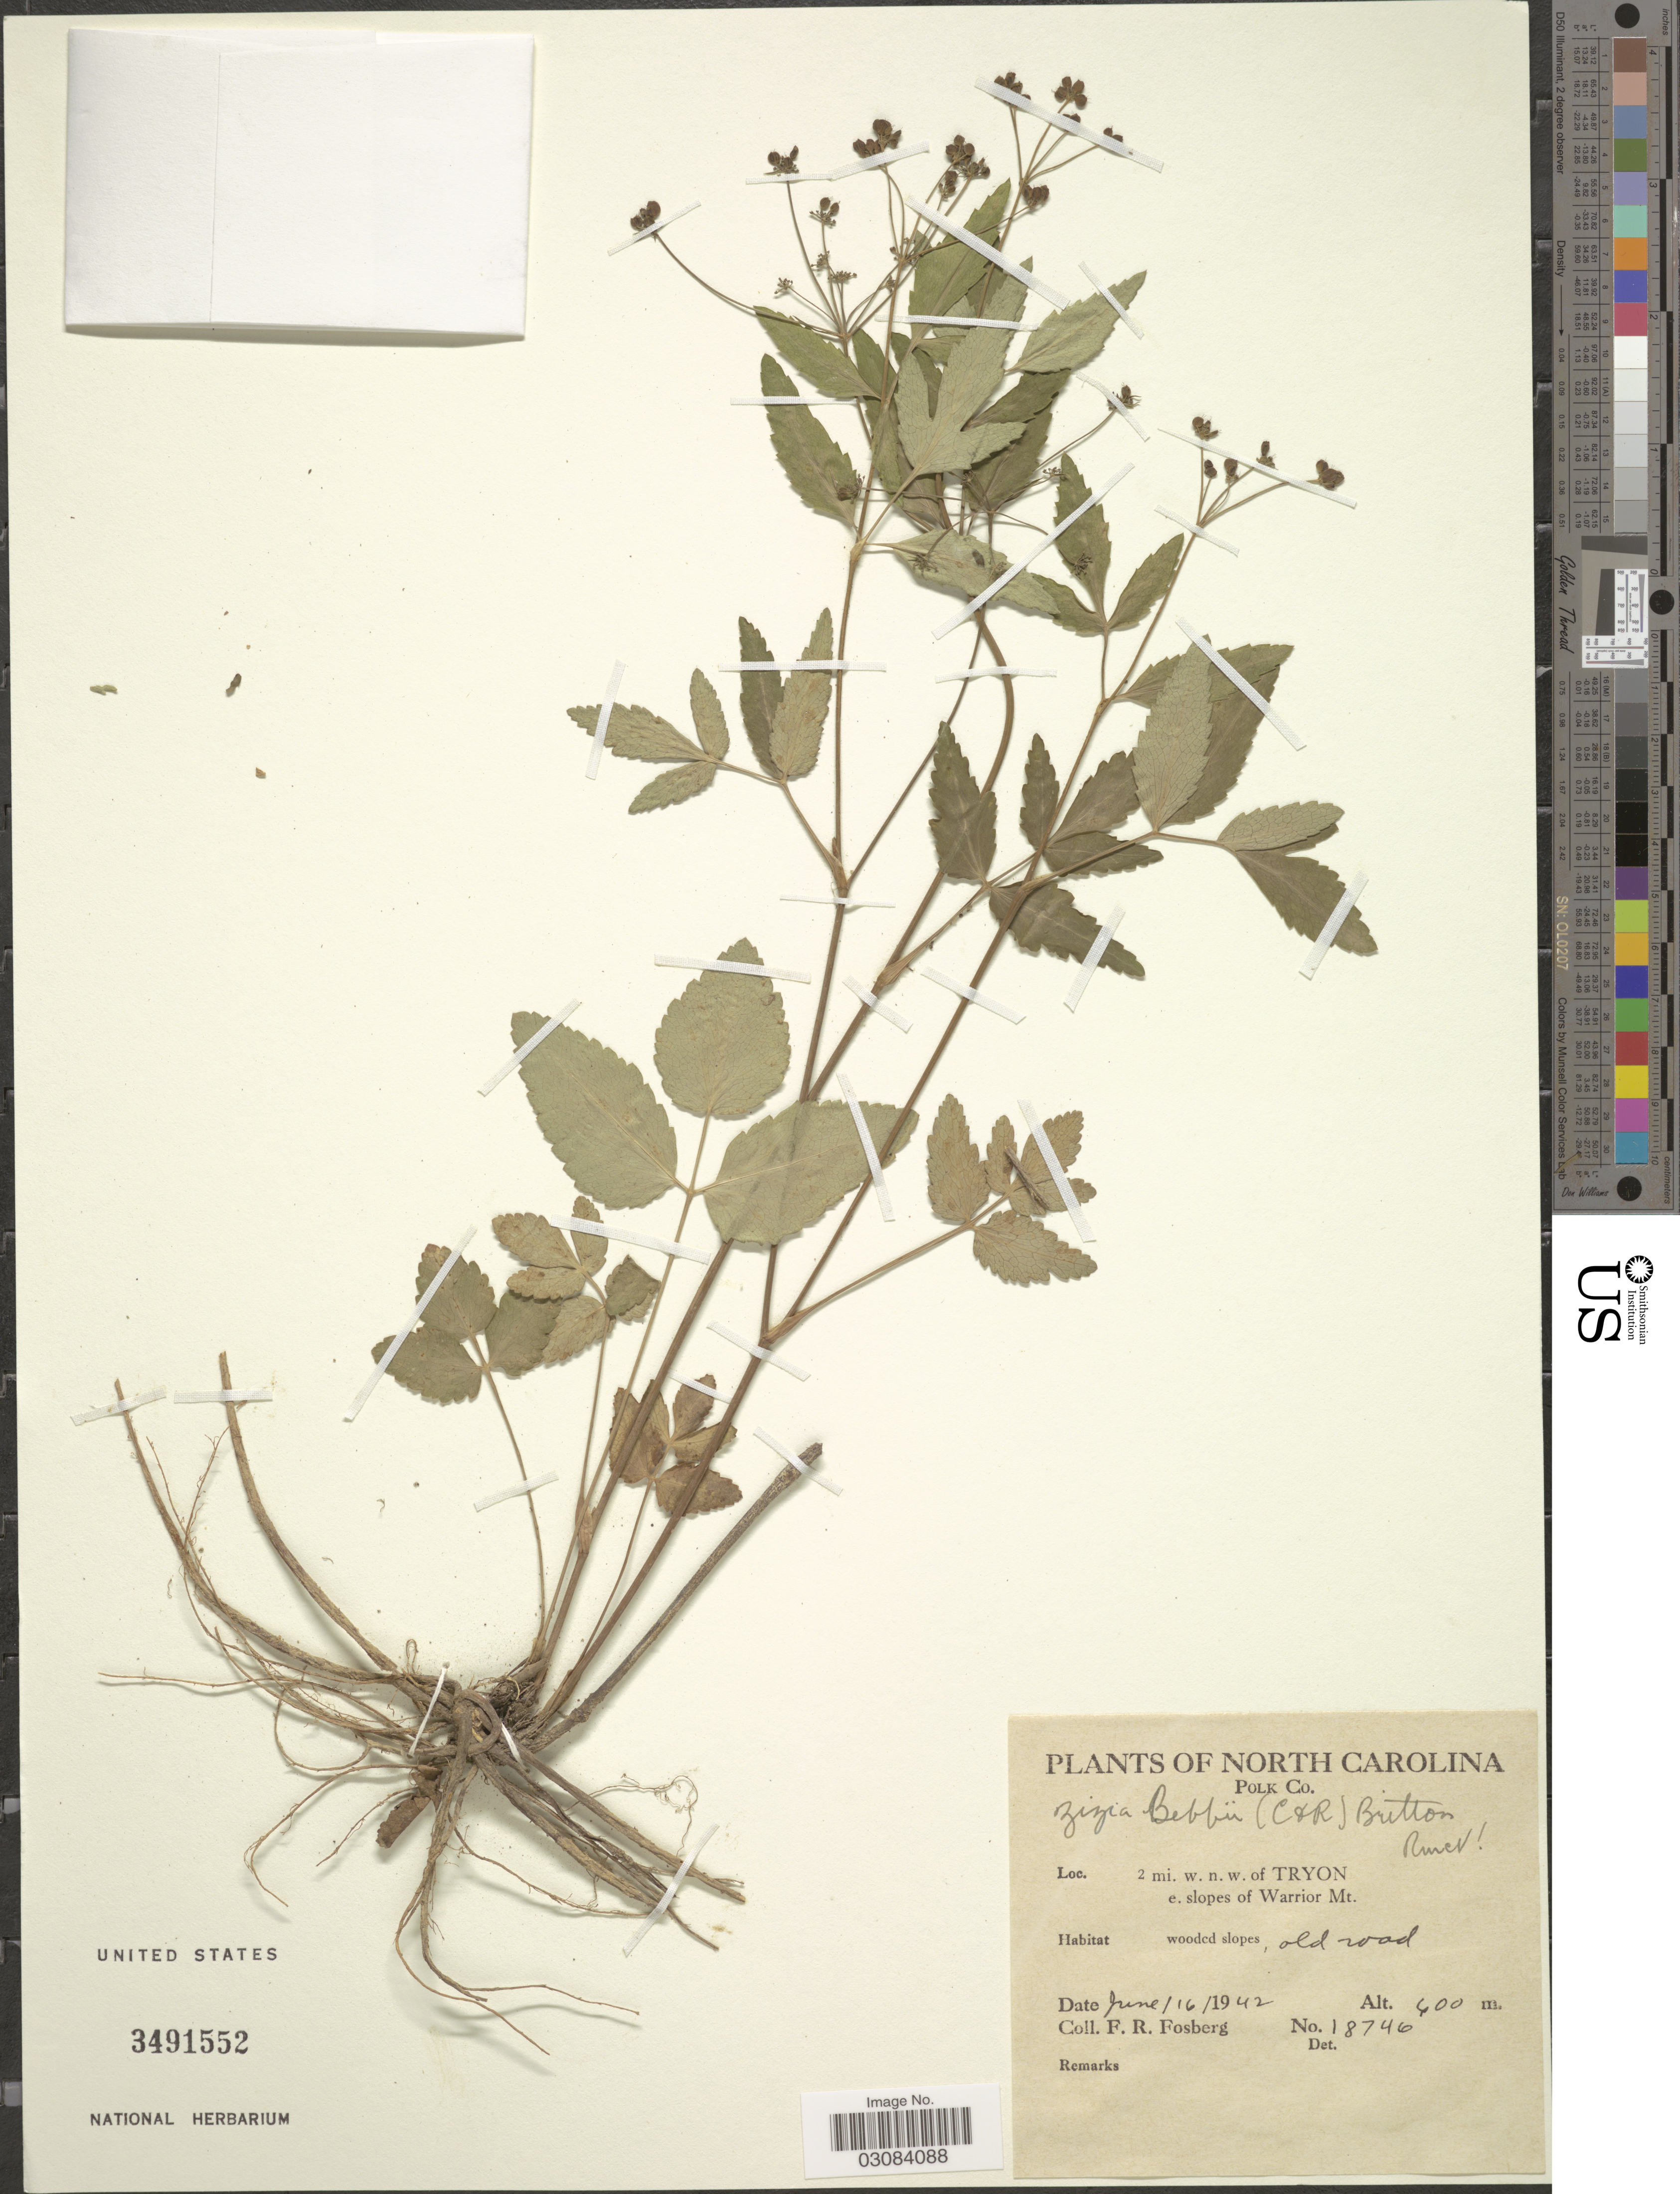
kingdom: Plantae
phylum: Tracheophyta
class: Magnoliopsida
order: Apiales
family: Apiaceae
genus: Zizia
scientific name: Zizia bebbii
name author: (J.M. Coult. & Rose) Britton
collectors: F. R. Fosberg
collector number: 18746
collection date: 1942-06-16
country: United States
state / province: North Carolina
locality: Polk Co. 2 mi. w.n.w. of Tryon, e. slopes of Warrior Mt.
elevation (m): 400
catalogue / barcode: US 3491552